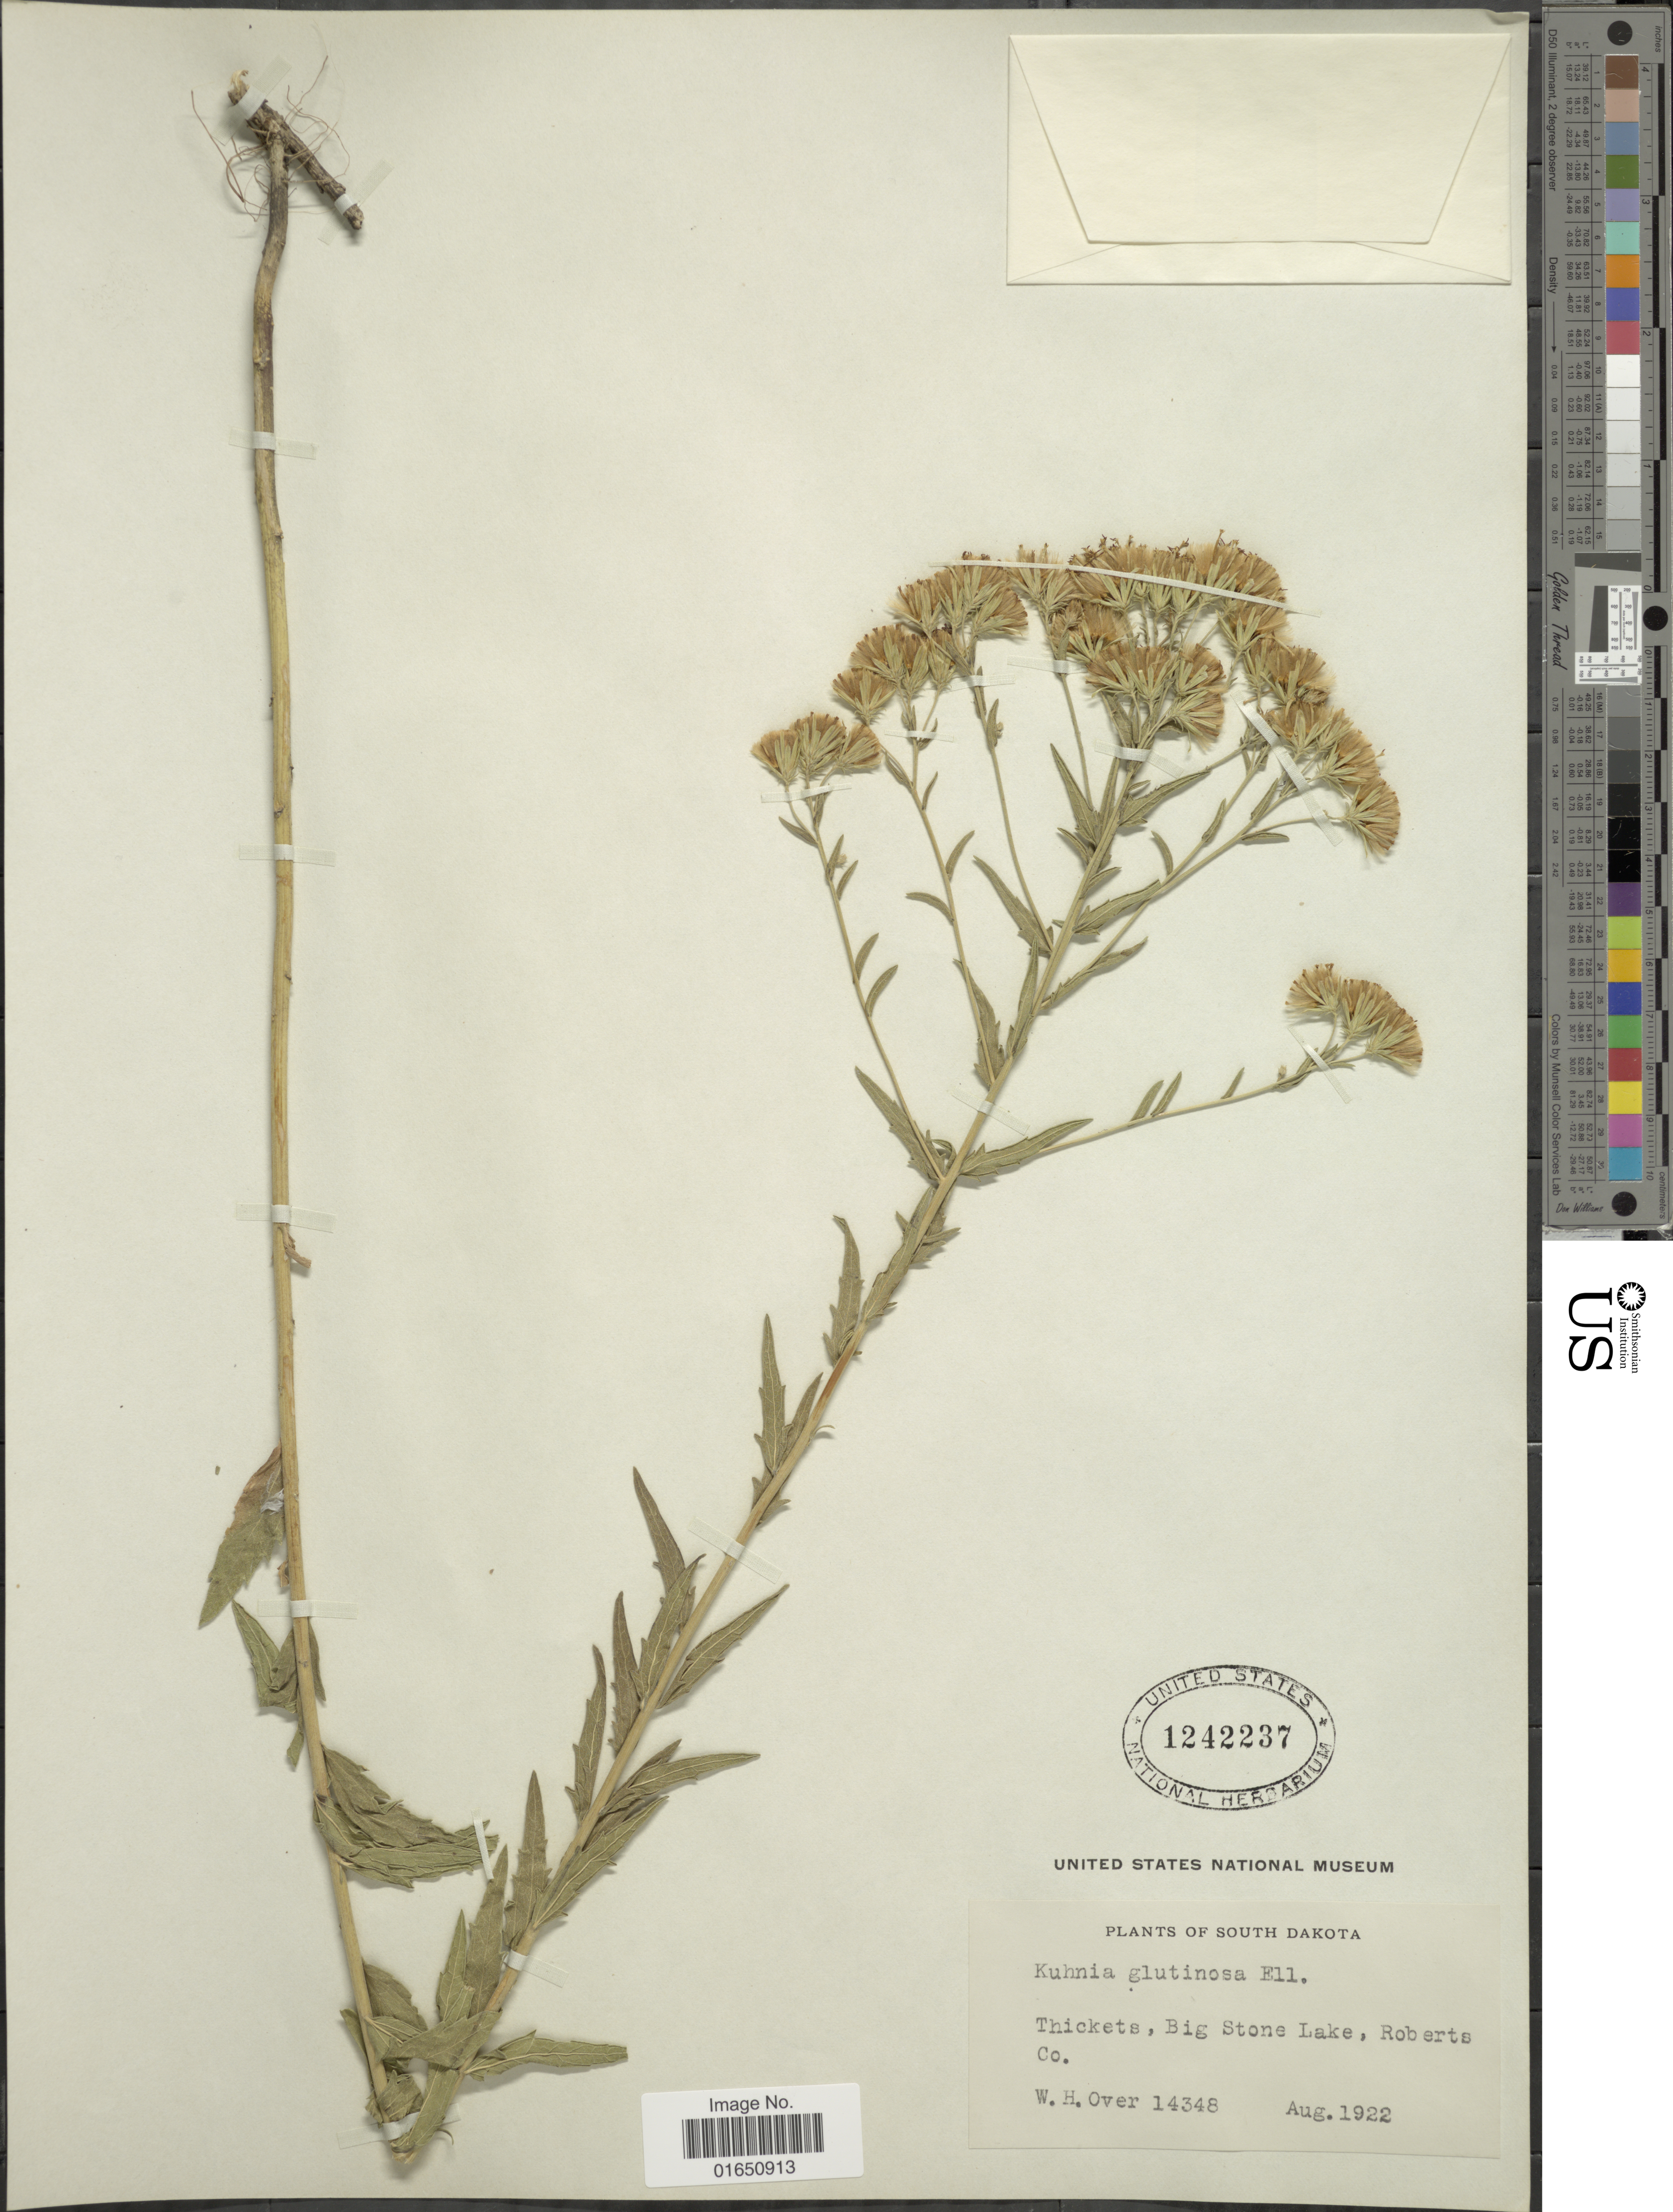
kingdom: Plantae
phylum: Tracheophyta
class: Magnoliopsida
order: Asterales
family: Asteraceae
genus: Brickellia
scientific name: Brickellia eupatorioides var. corymbulosa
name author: (Torr. & A. Gray) Shinners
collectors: W. Over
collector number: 14348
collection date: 1922-08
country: United States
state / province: South Dakota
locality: Thickets, Big Stone Lake, Roberts Co.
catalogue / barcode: US 1242237